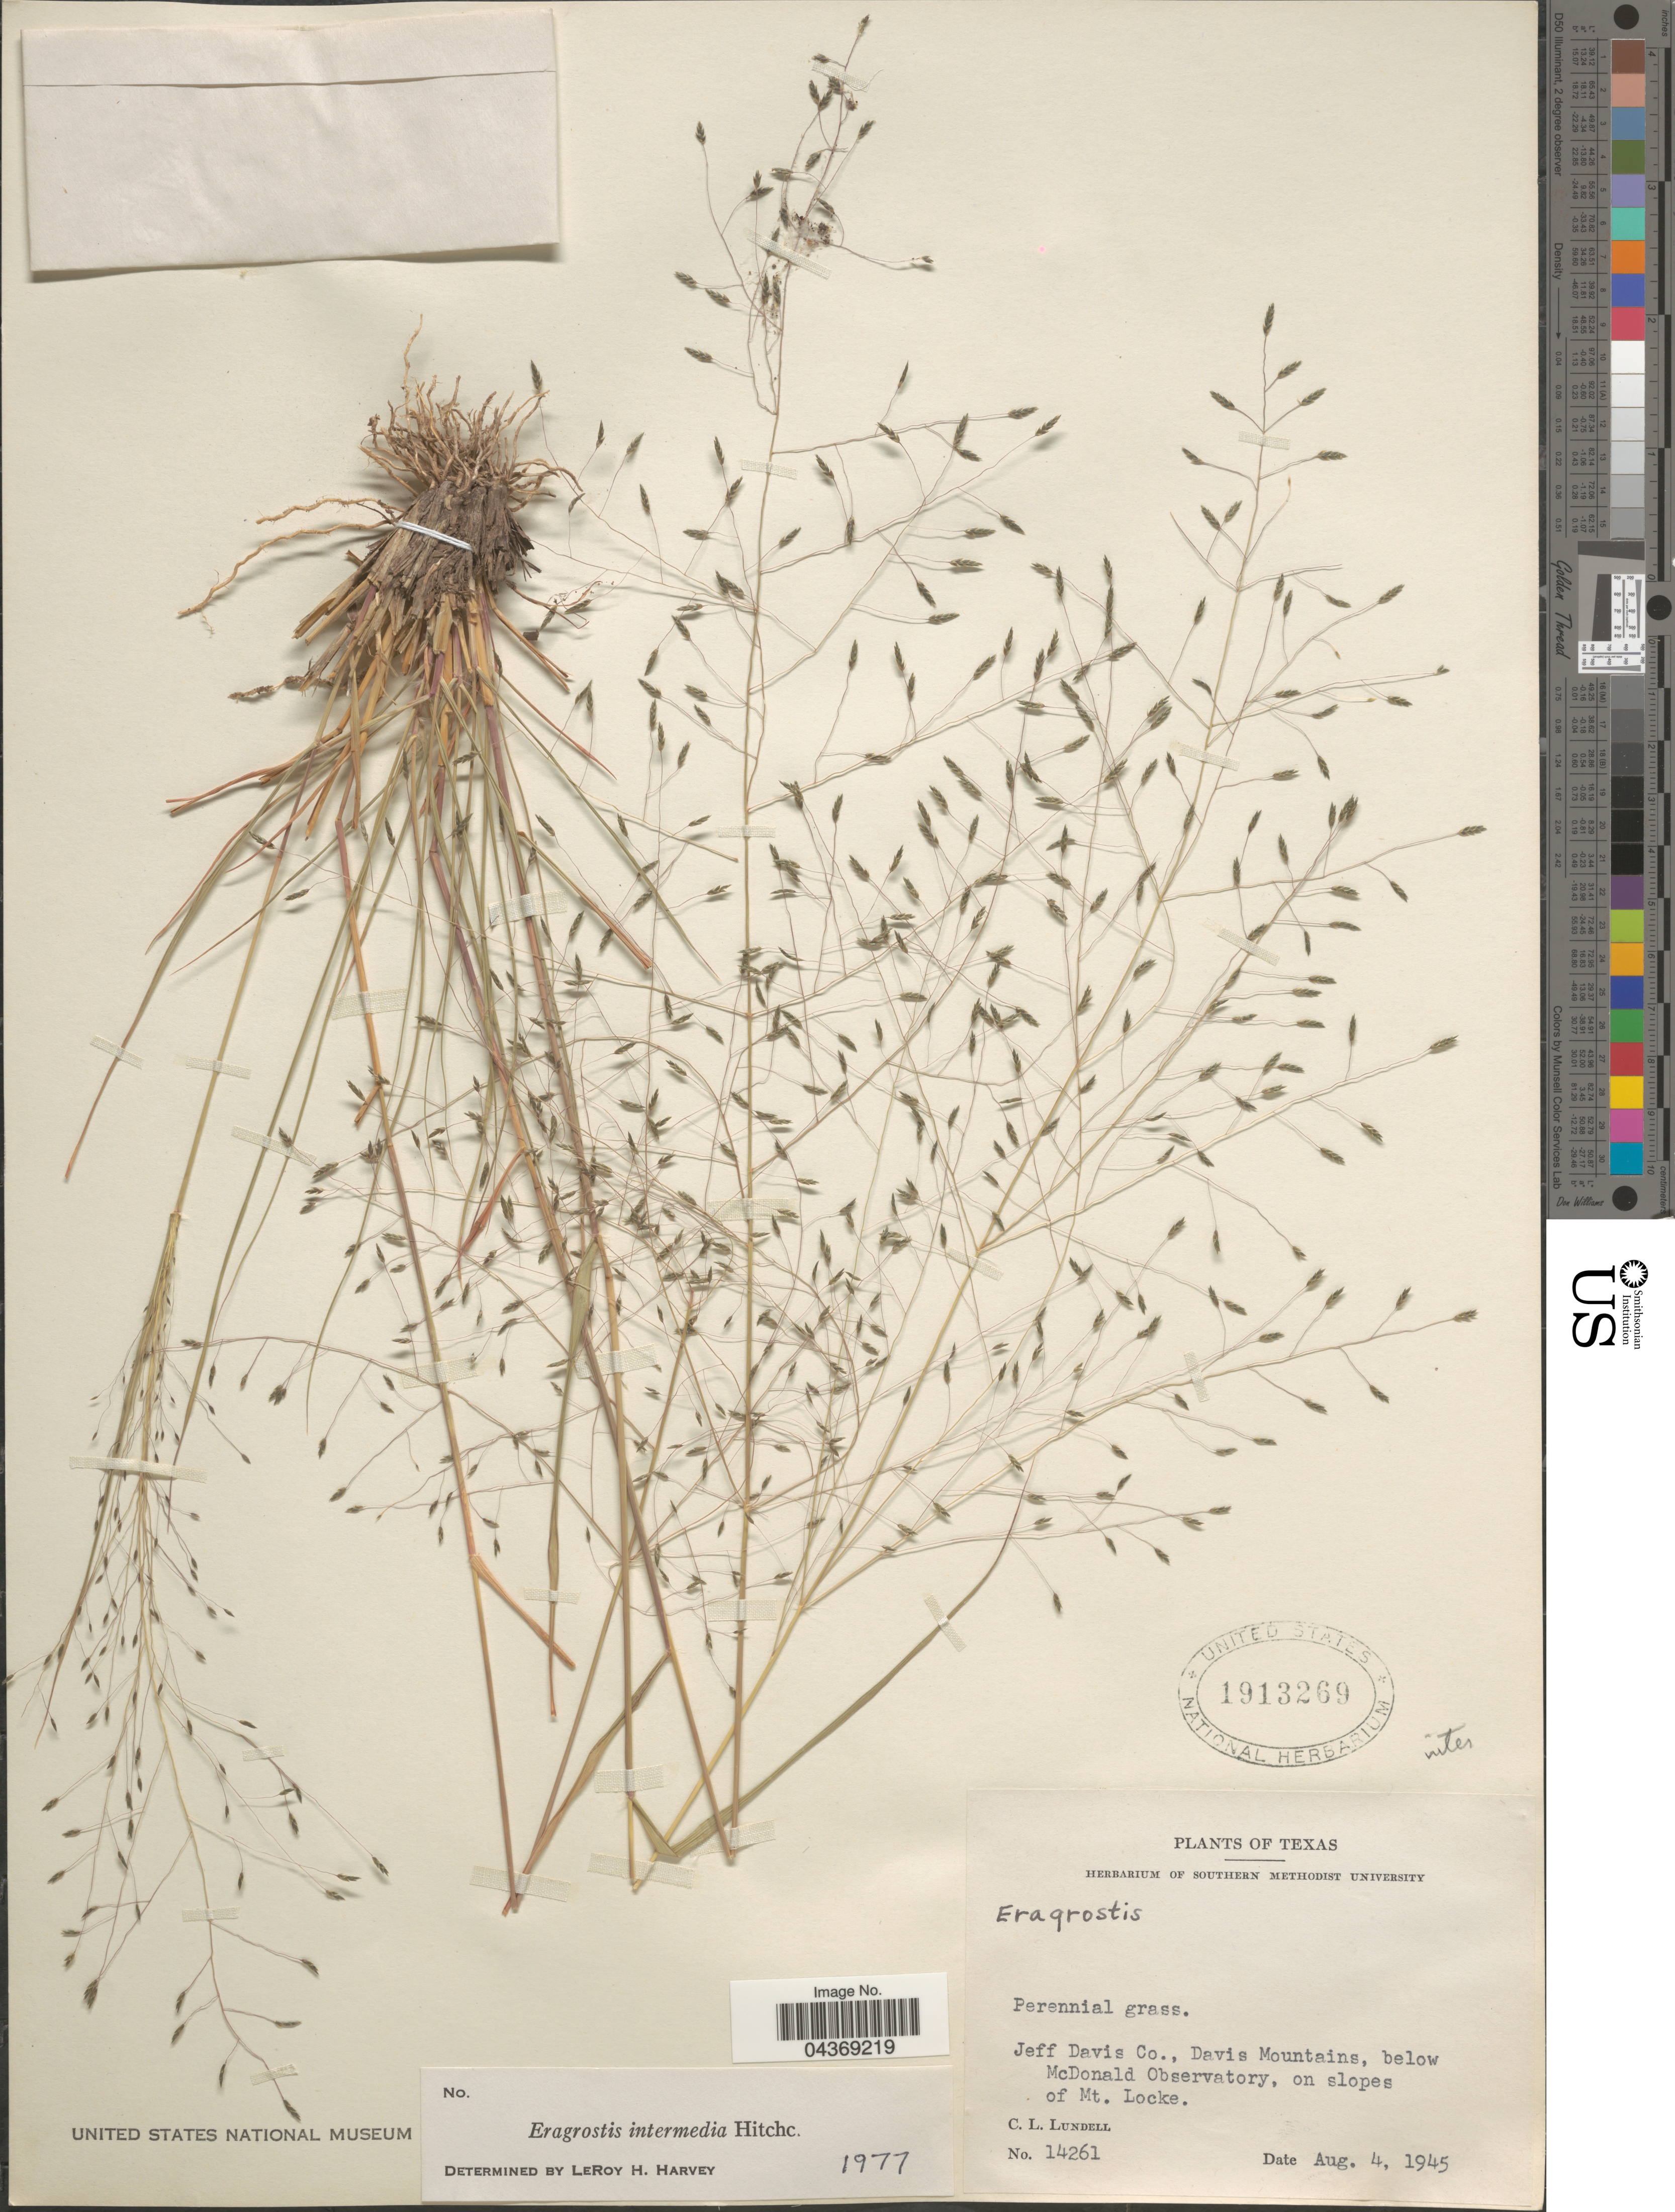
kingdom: Plantae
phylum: Tracheophyta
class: Liliopsida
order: Poales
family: Poaceae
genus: Eragrostis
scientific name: Eragrostis intermedia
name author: Hitchc.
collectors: C. L. Lundell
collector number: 14261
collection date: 1945-08-04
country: United States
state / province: Texas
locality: Jeff Davis Co., Davis Mountains, below McDonald Observatory, on slopes of Mt. Locke.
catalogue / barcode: US 1913269